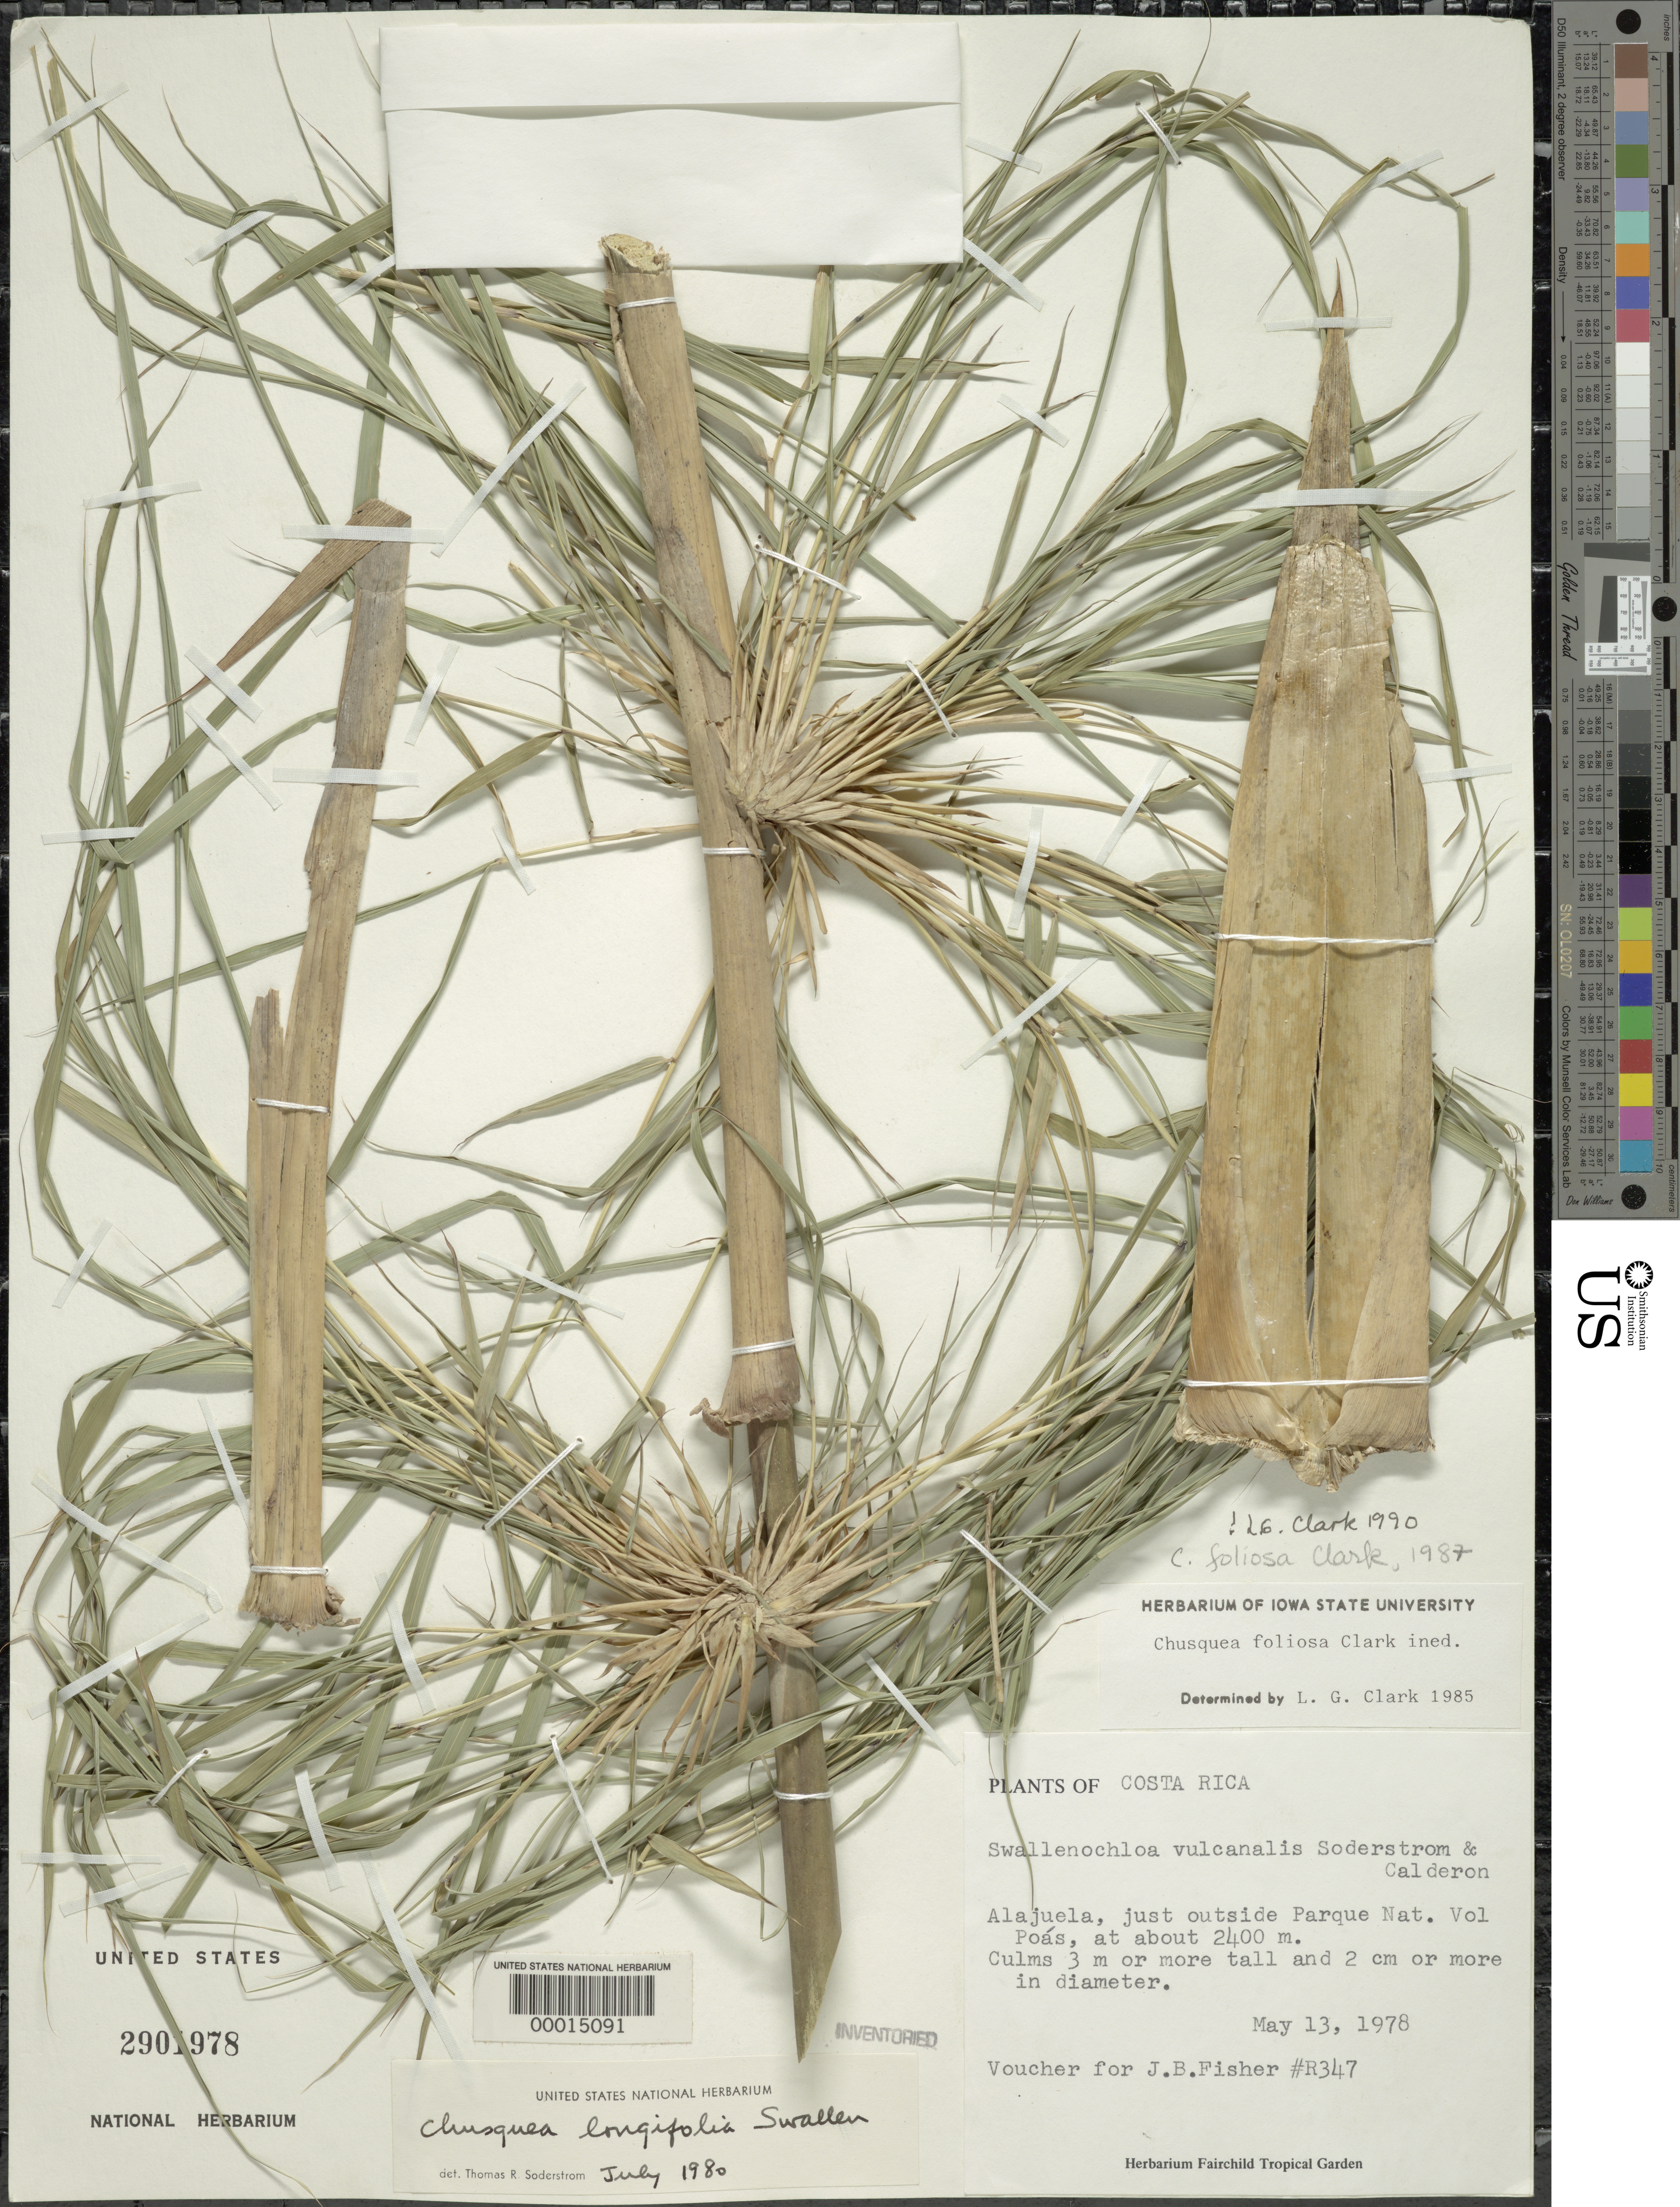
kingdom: Plantae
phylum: Tracheophyta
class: Liliopsida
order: Poales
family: Poaceae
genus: Chusquea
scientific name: Chusquea foliosa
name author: L.G. Clark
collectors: J. B. Fisher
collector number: R 347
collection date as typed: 13 May 1978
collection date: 1978-05-13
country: Costa Rica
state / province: Alajuela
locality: Parque Nacional de Volcan Poás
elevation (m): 2400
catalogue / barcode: US 2901978